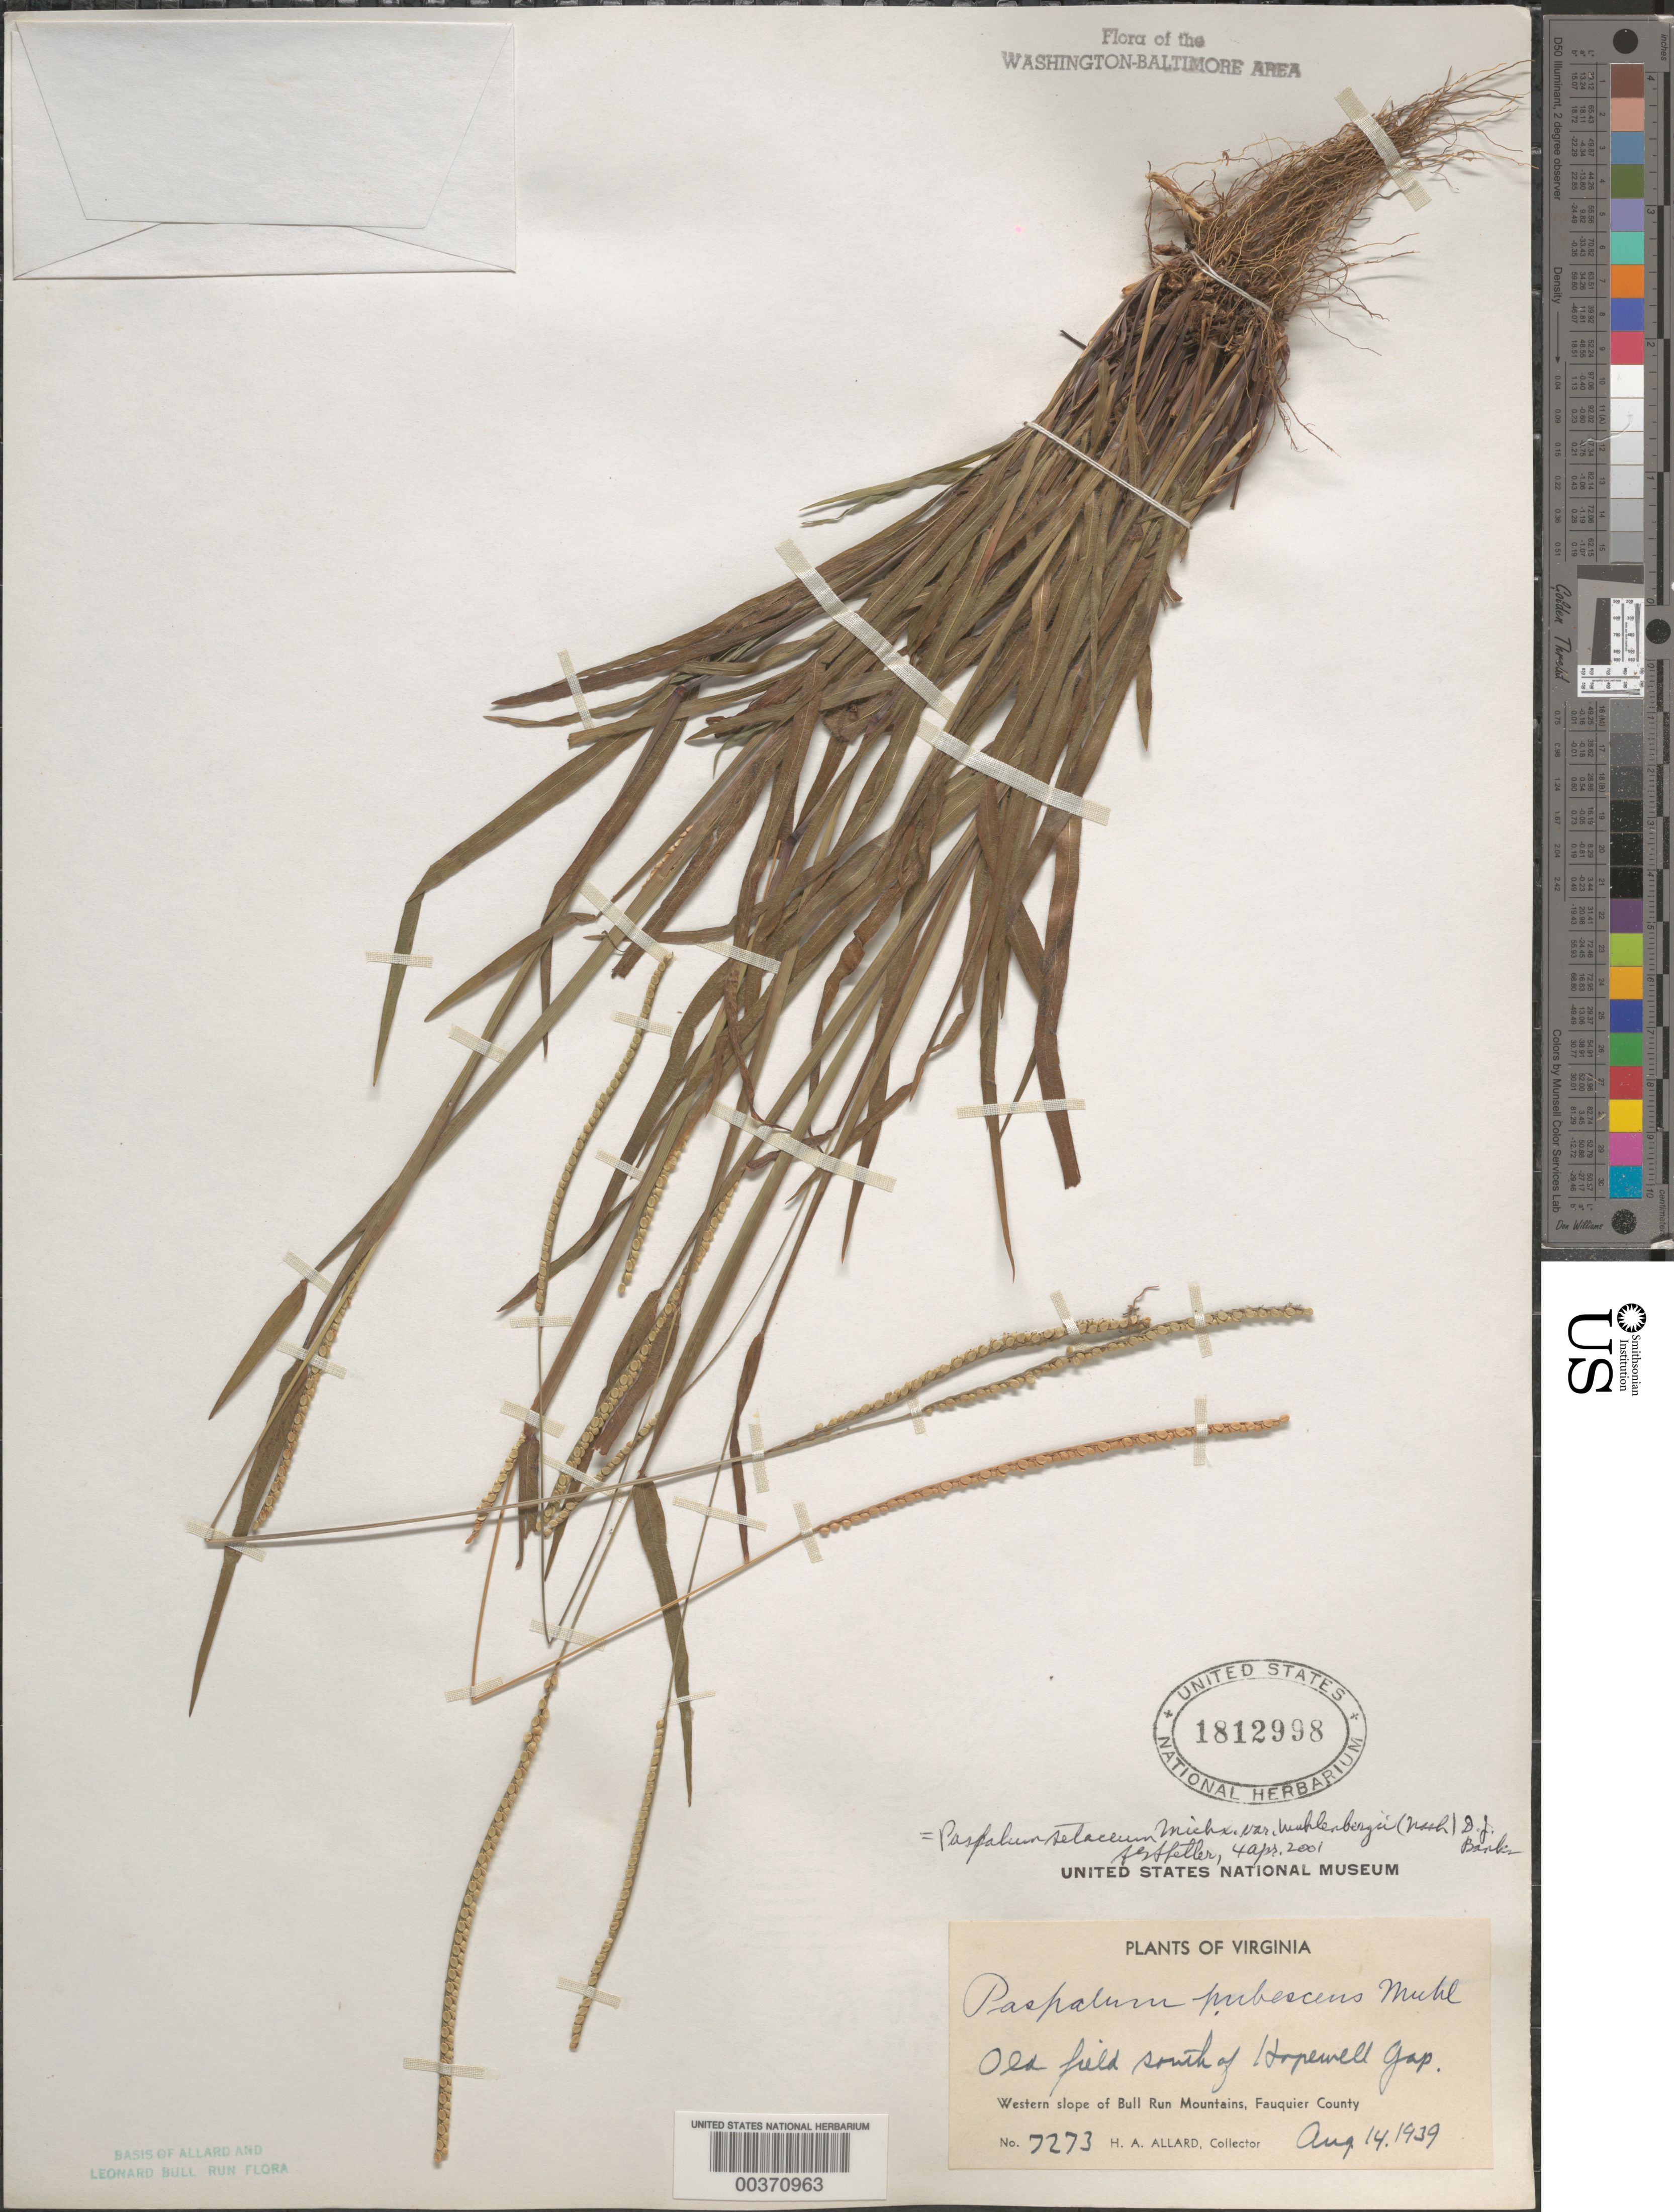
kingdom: Plantae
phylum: Tracheophyta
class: Liliopsida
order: Poales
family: Poaceae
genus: Paspalum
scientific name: Paspalum setaceum var. muhlenbergii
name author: (Nash) D.J. Banks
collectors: H. A. Allard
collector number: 7273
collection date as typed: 14 Aug 1939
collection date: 1939-08-14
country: United States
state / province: Virginia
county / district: Fauquier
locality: South of Hopewell Gap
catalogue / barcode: US 1812998